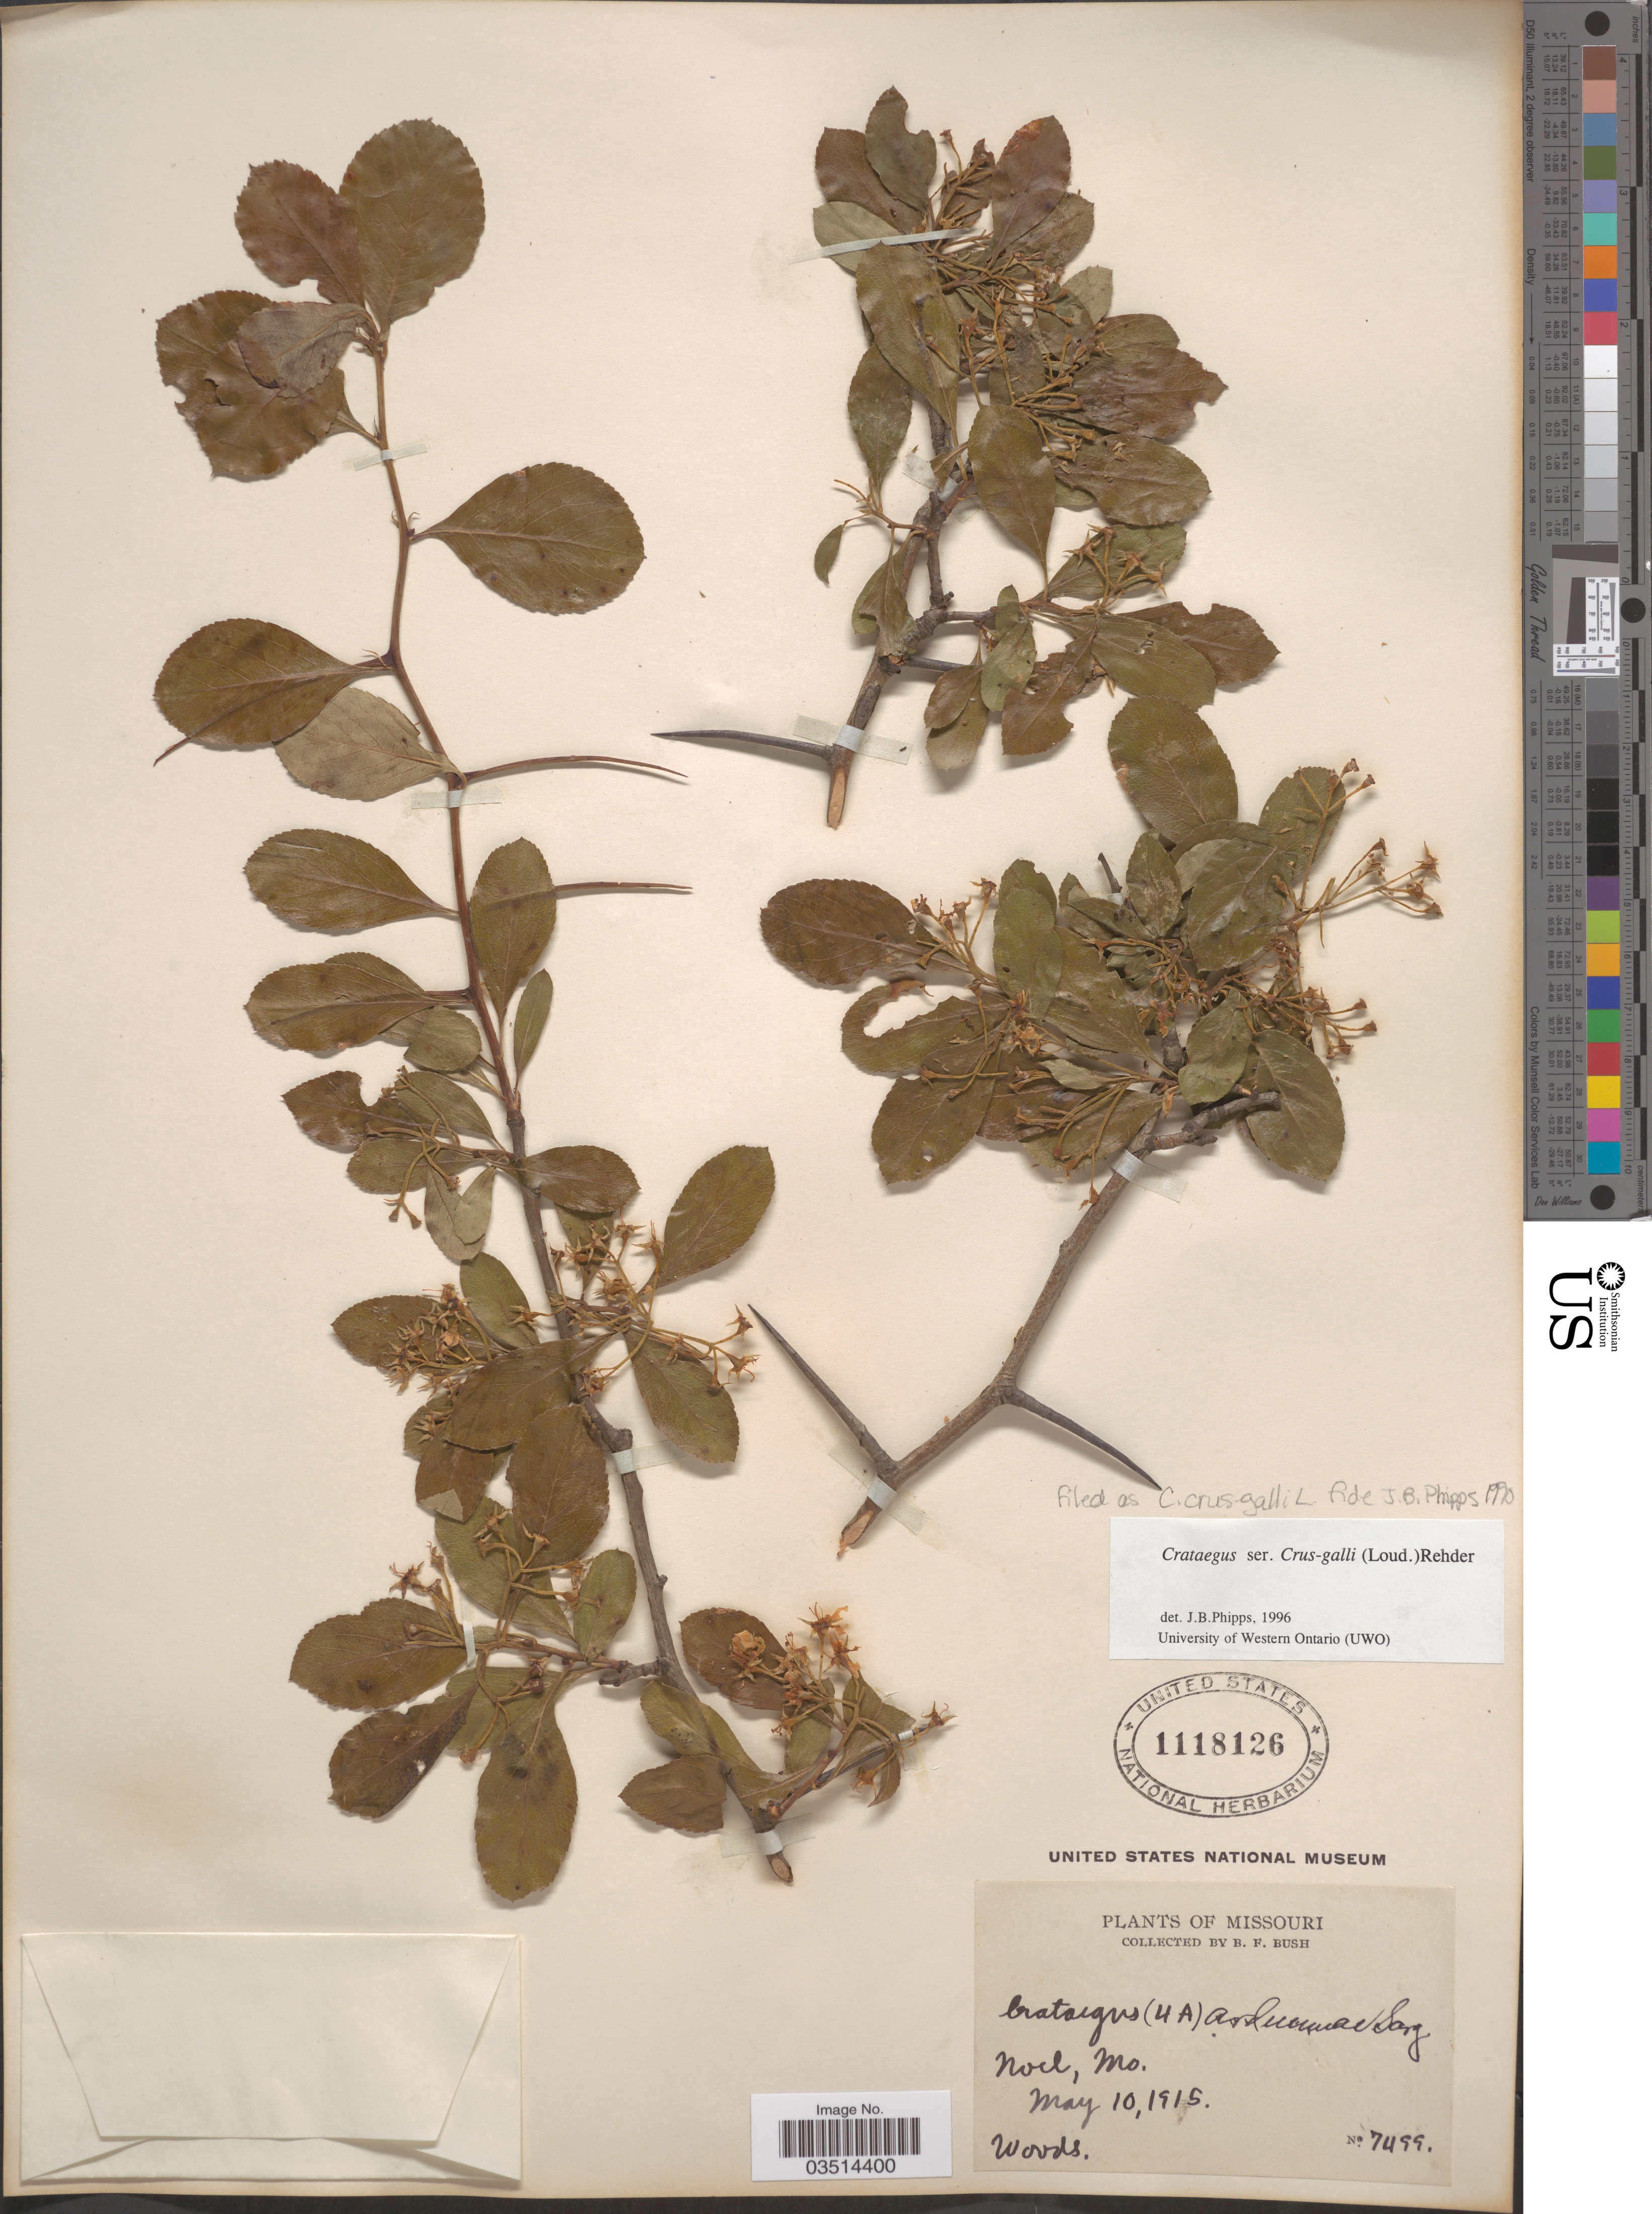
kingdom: Plantae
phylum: Tracheophyta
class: Magnoliopsida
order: Rosales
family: Rosaceae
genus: Crataegus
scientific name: Crataegus crus-galli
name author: L.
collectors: B. F. Bush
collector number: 7499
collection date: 1915-05-10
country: United States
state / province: Missouri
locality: Noel.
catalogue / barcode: US 1118126